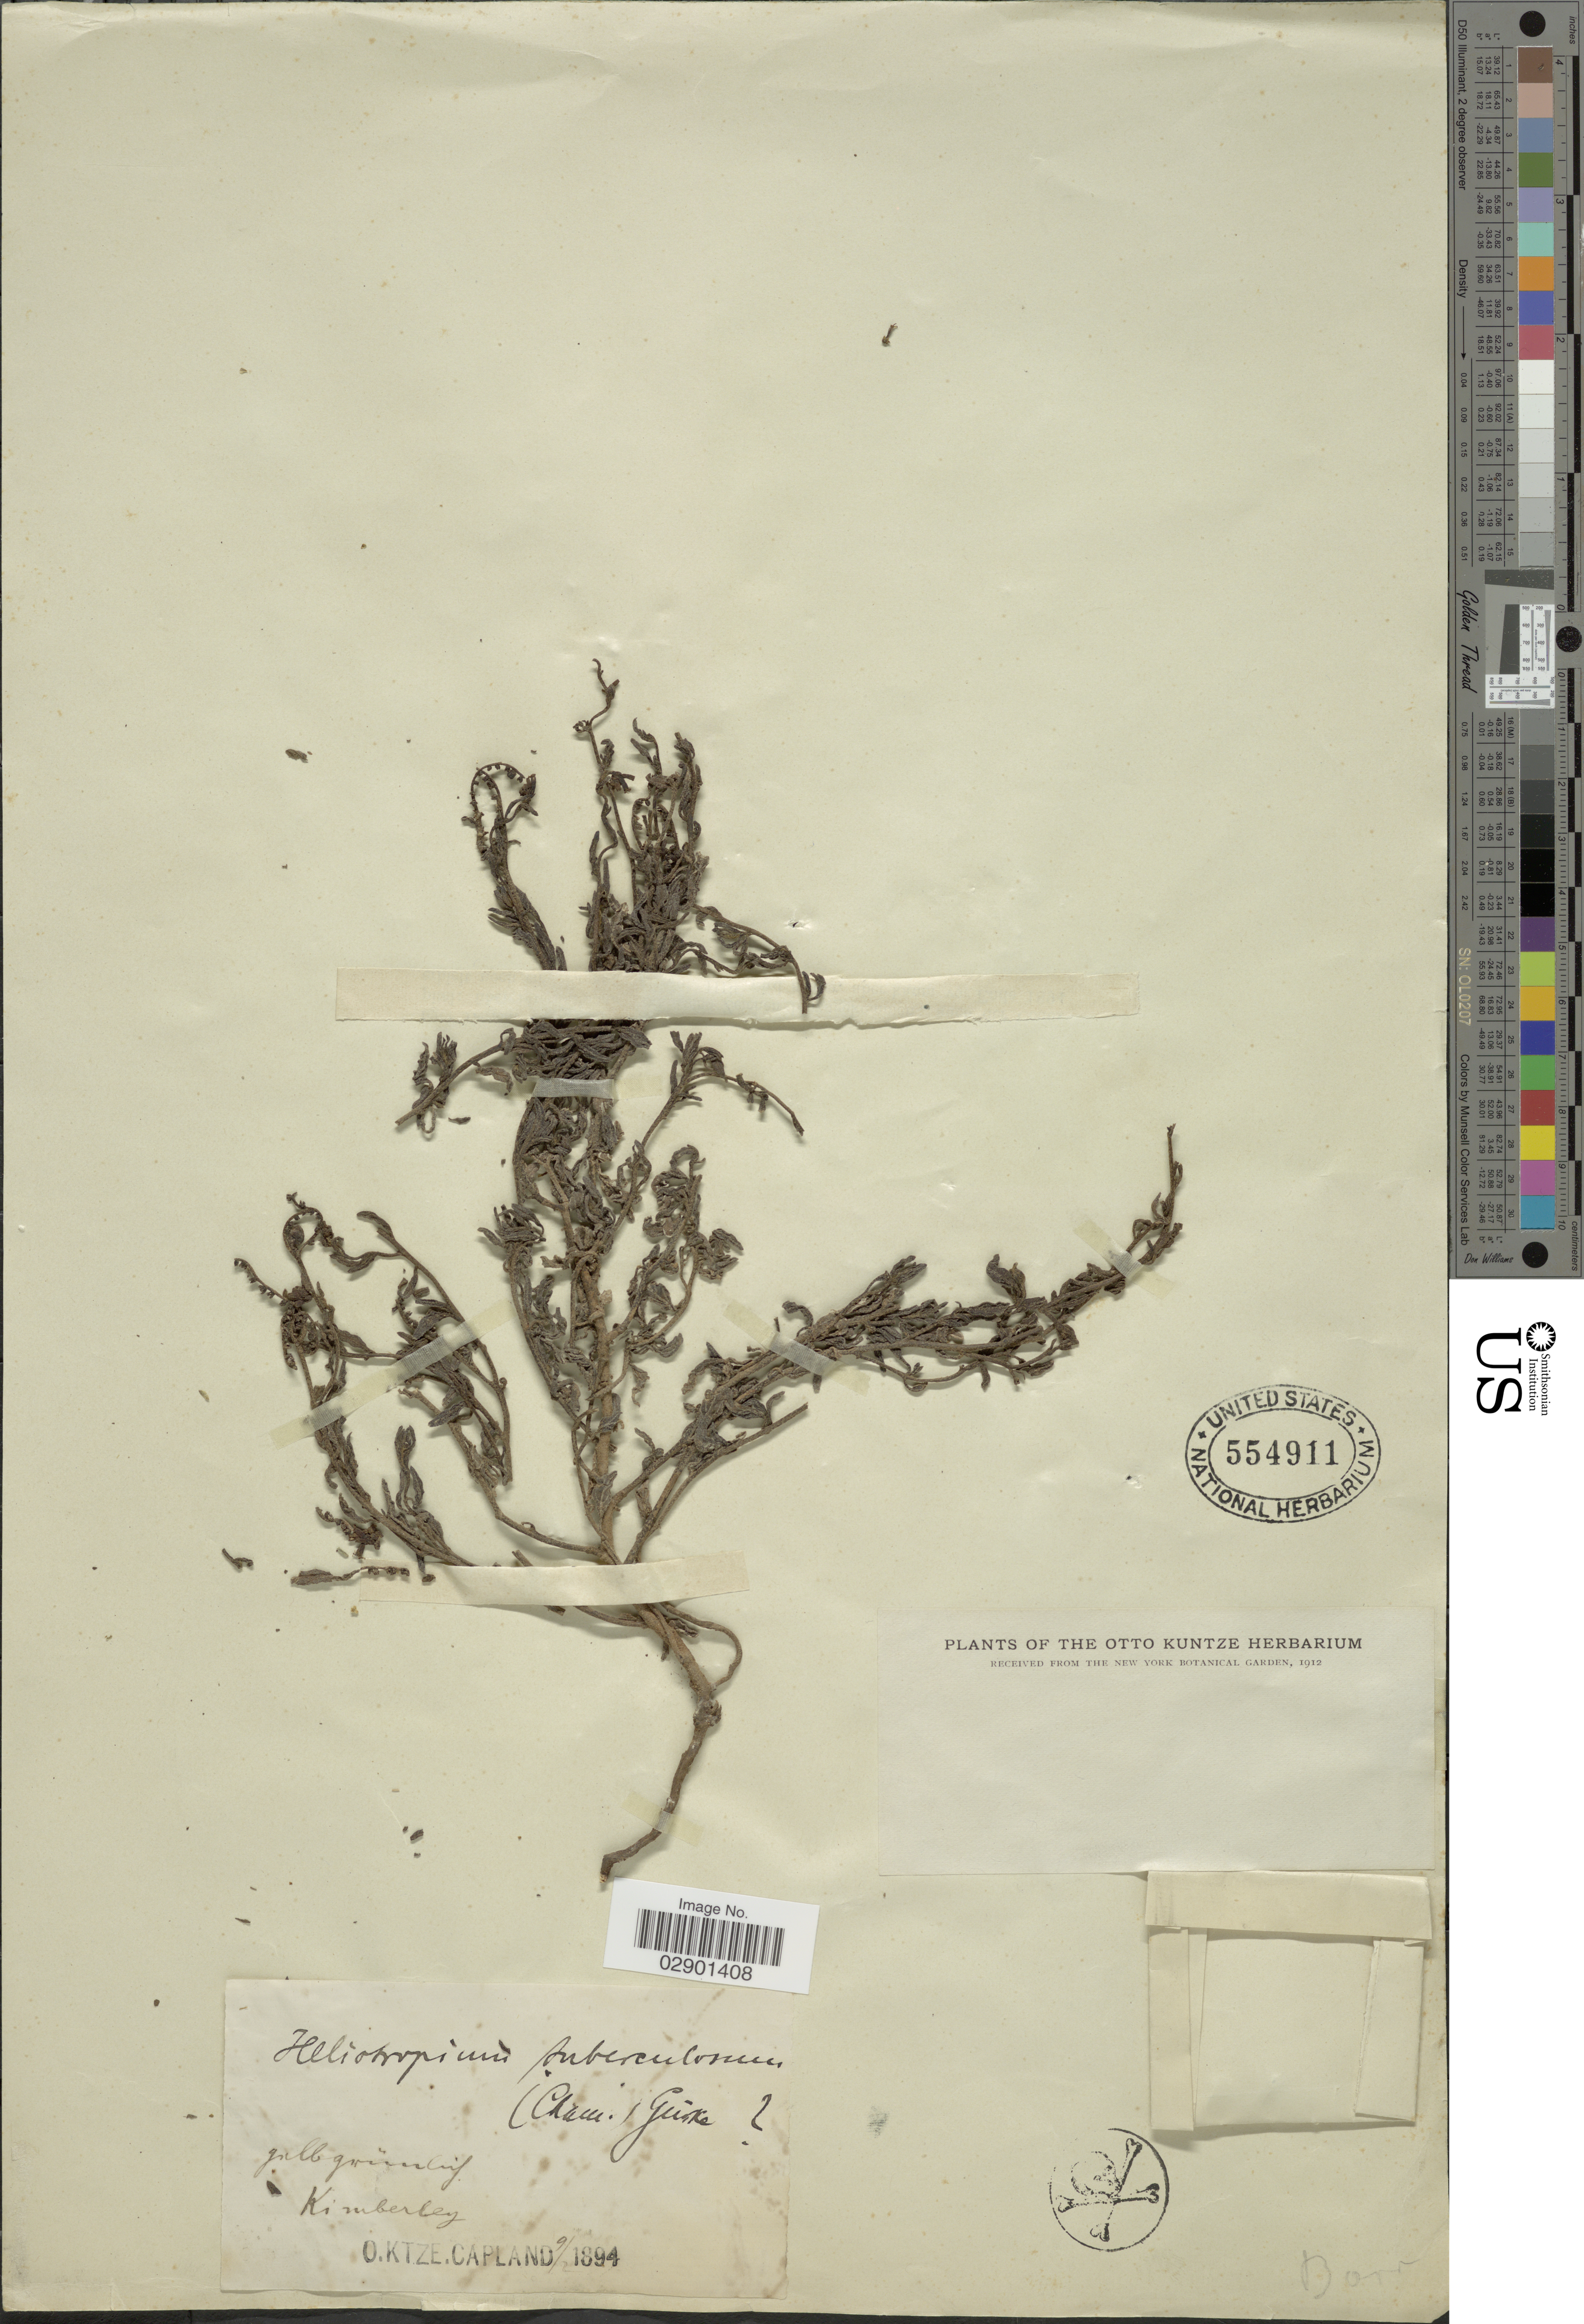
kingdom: Plantae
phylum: Tracheophyta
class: Magnoliopsida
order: Boraginales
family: Heliotropiaceae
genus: Heliotropium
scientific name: Heliotropium zeylanicum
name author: Lam.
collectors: ex herb. Otto Kuntze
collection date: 1894-09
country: South Africa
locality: Kimberley.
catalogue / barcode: US 554911